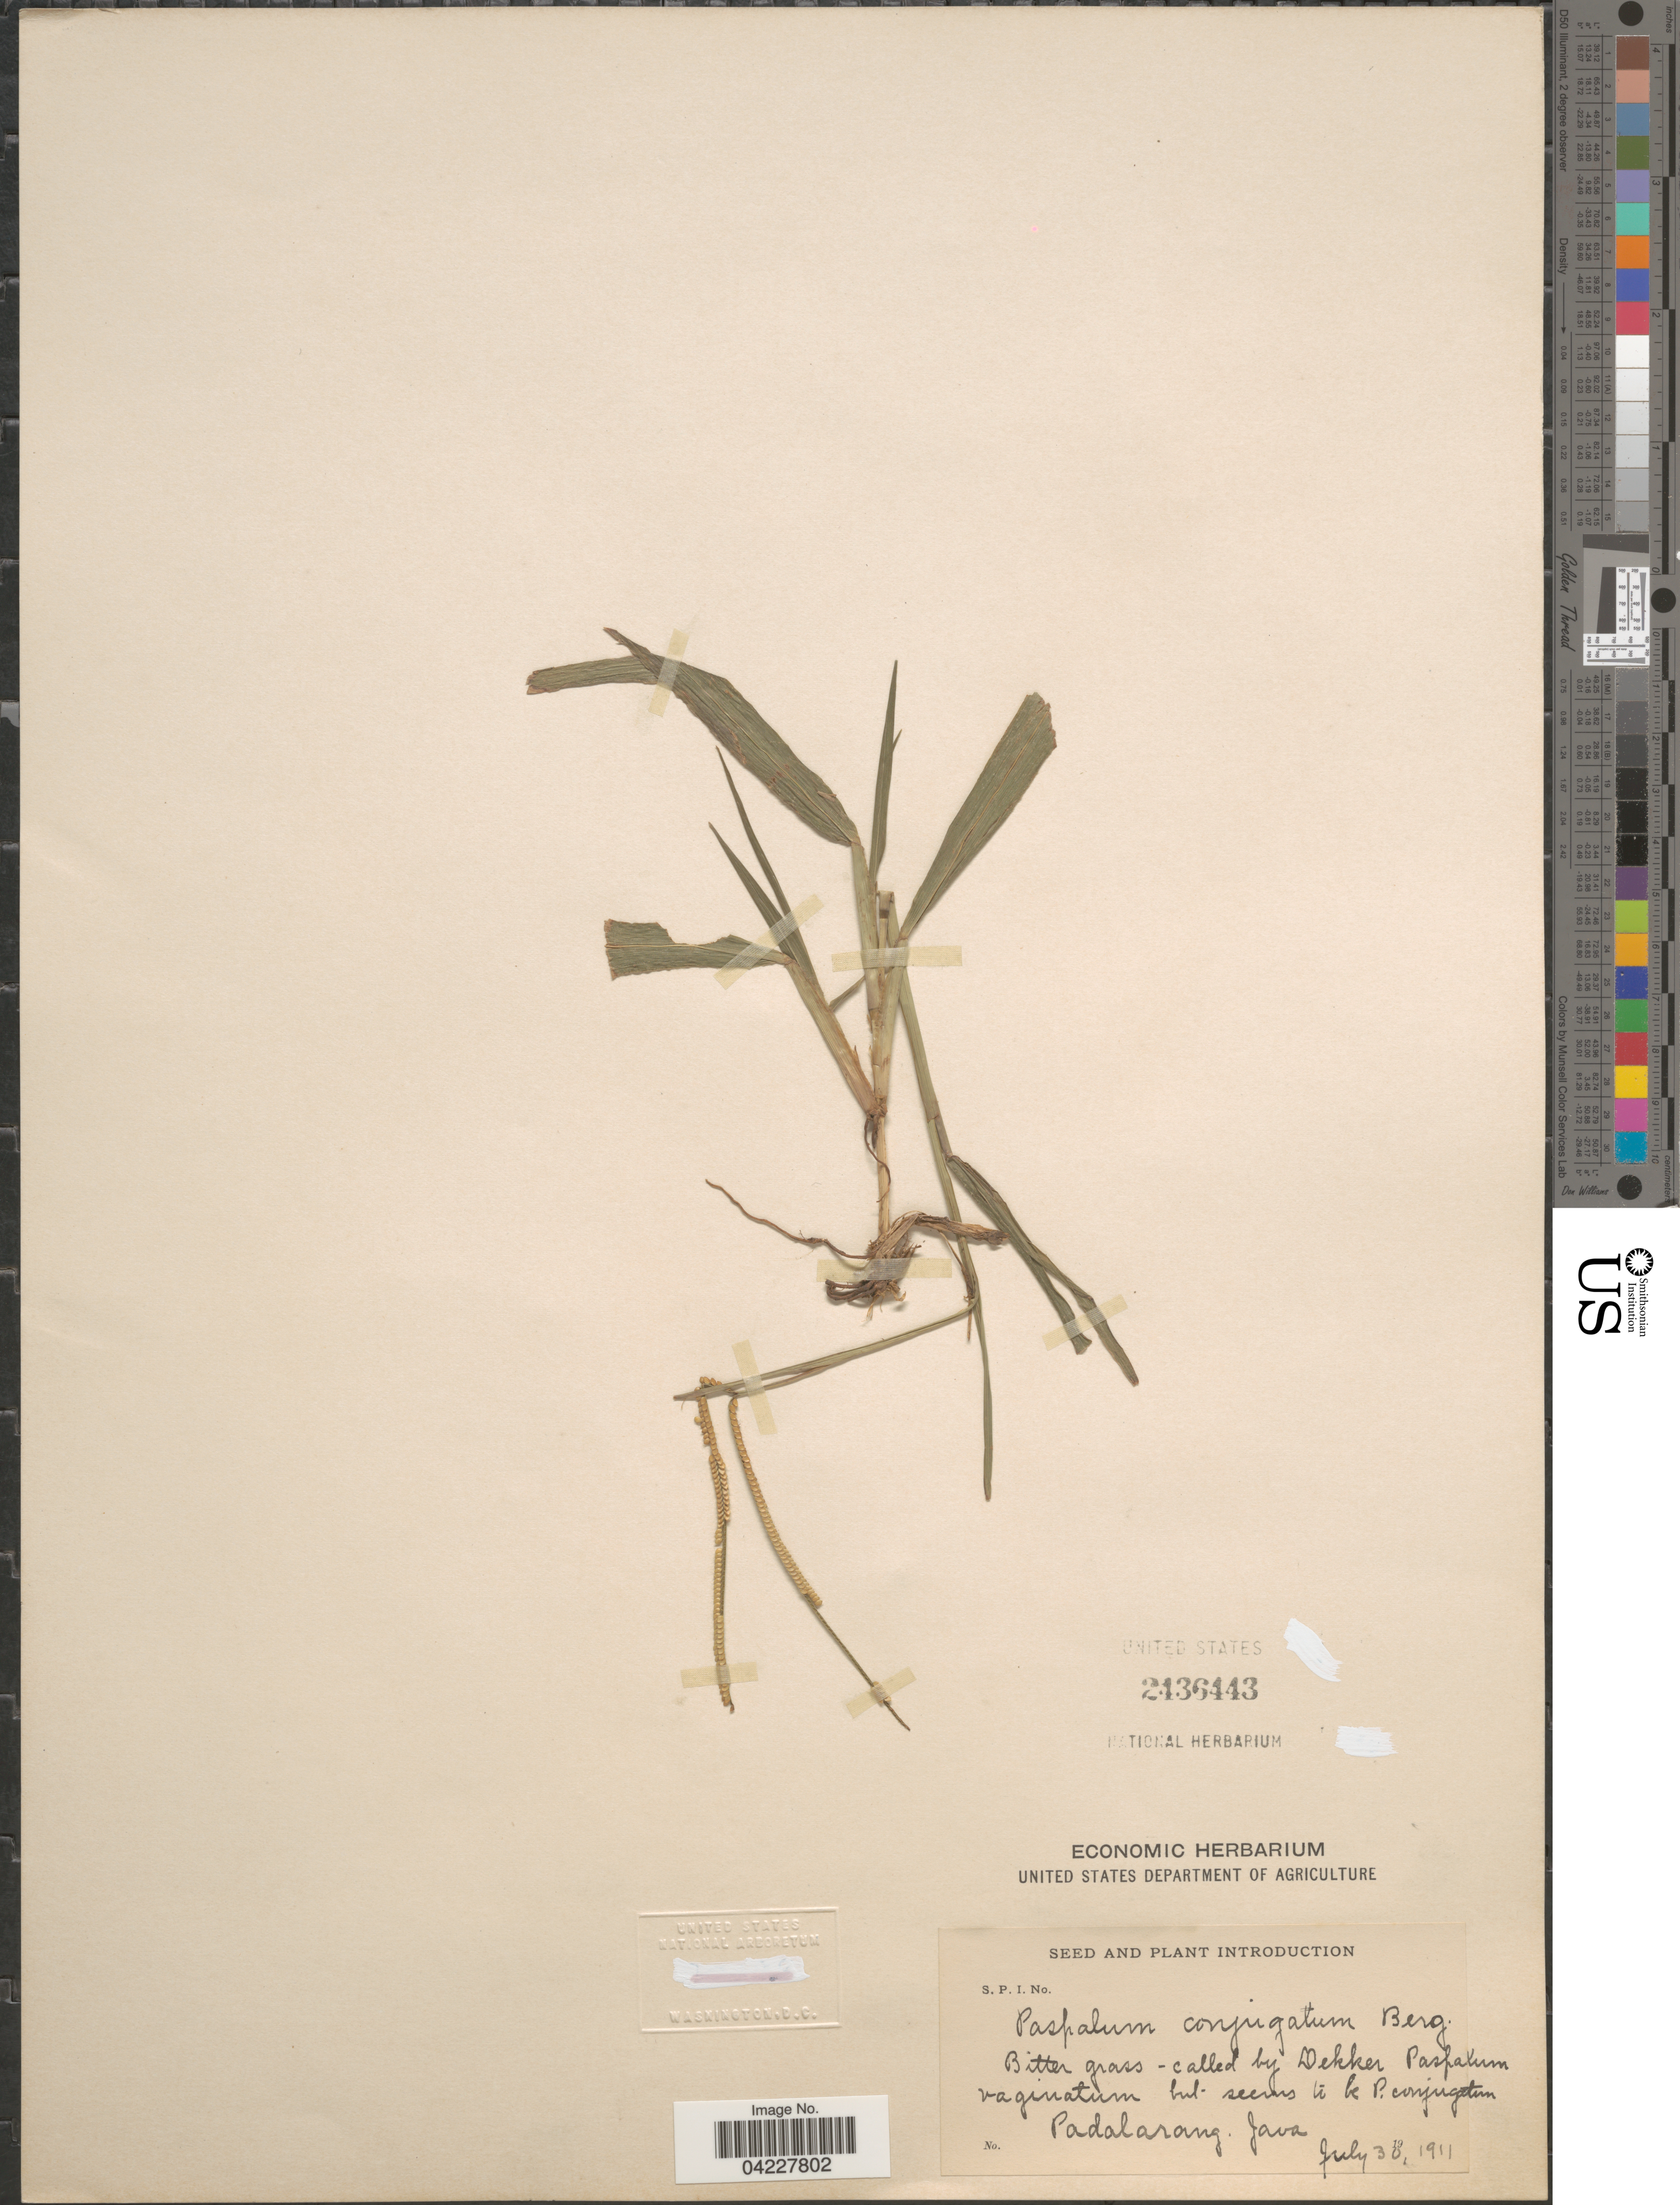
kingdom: Plantae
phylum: Tracheophyta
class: Liliopsida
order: Poales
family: Poaceae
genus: Paspalum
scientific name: Paspalum conjugatum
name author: P.J. Bergius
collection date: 1911-07-30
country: Indonesia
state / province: Java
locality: Padalarang.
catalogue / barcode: US 2436443